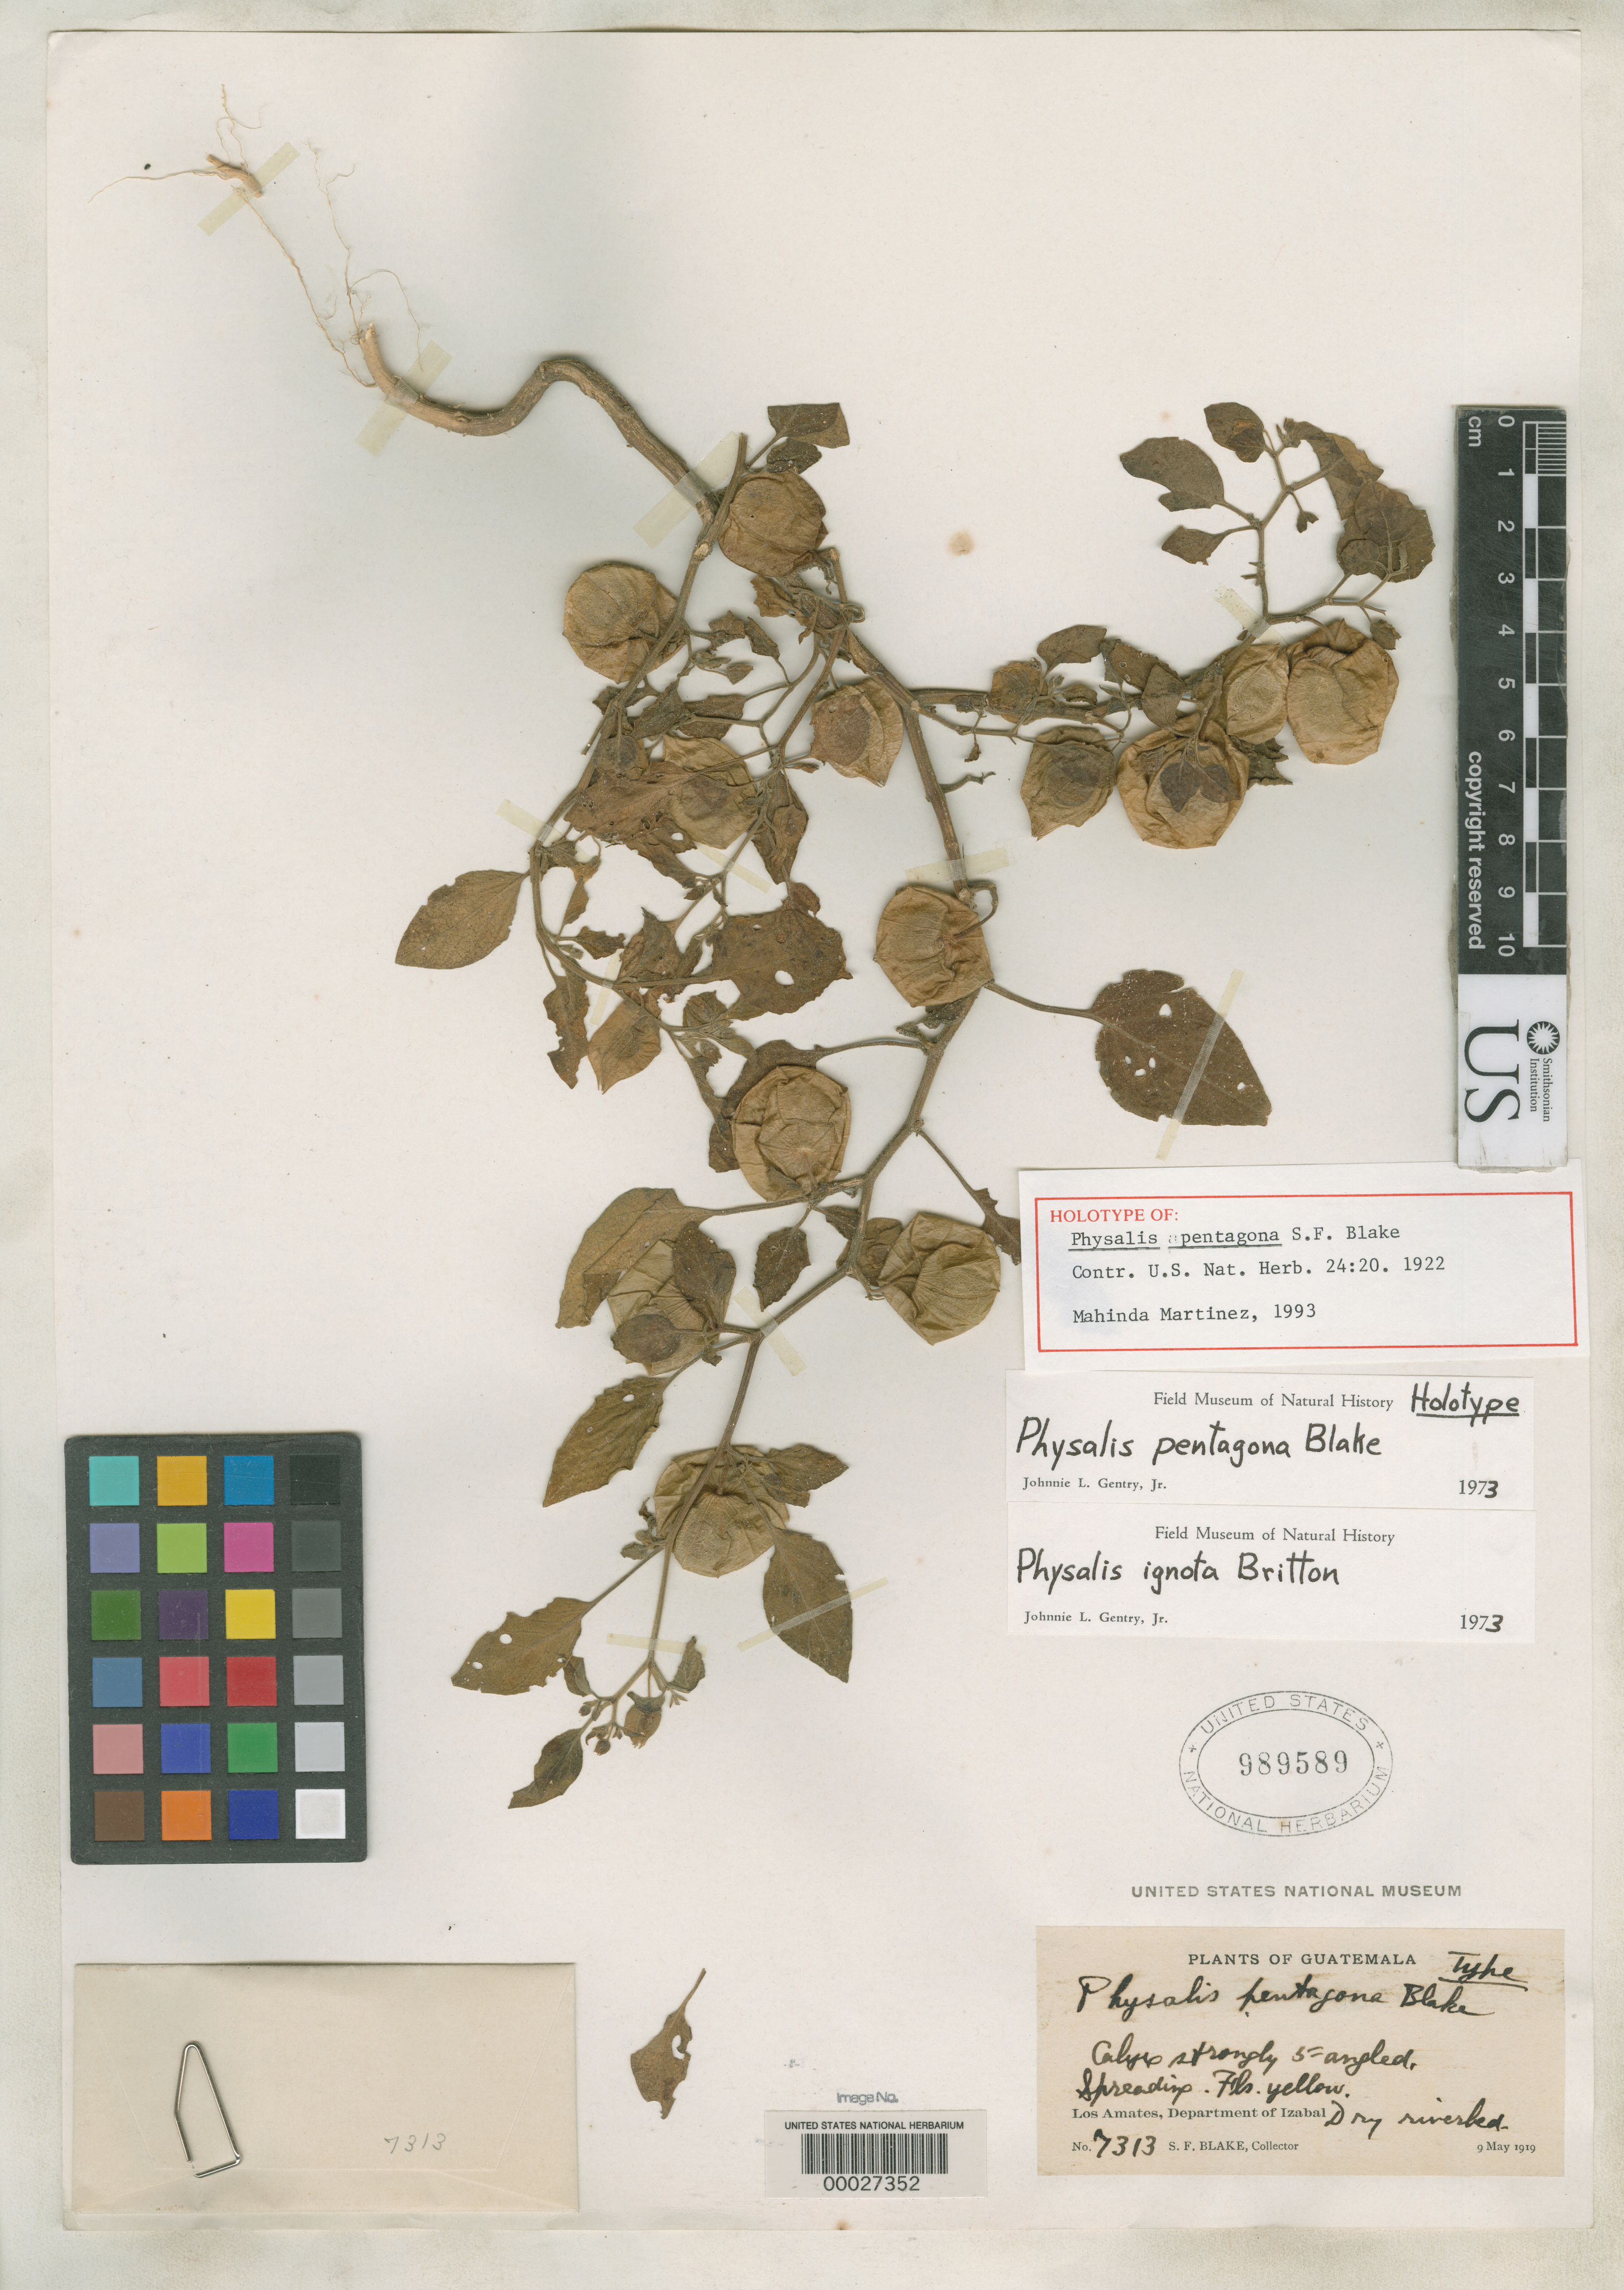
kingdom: Plantae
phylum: Tracheophyta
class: Magnoliopsida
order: Solanales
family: Solanaceae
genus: Physalis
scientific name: Physalis pentagona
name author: S.F. Blake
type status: Holotype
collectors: S. Blake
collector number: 7313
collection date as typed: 09 May 1919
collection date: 1919-05-09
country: Guatemala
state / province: Izabal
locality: Los Amates.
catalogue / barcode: US 989589